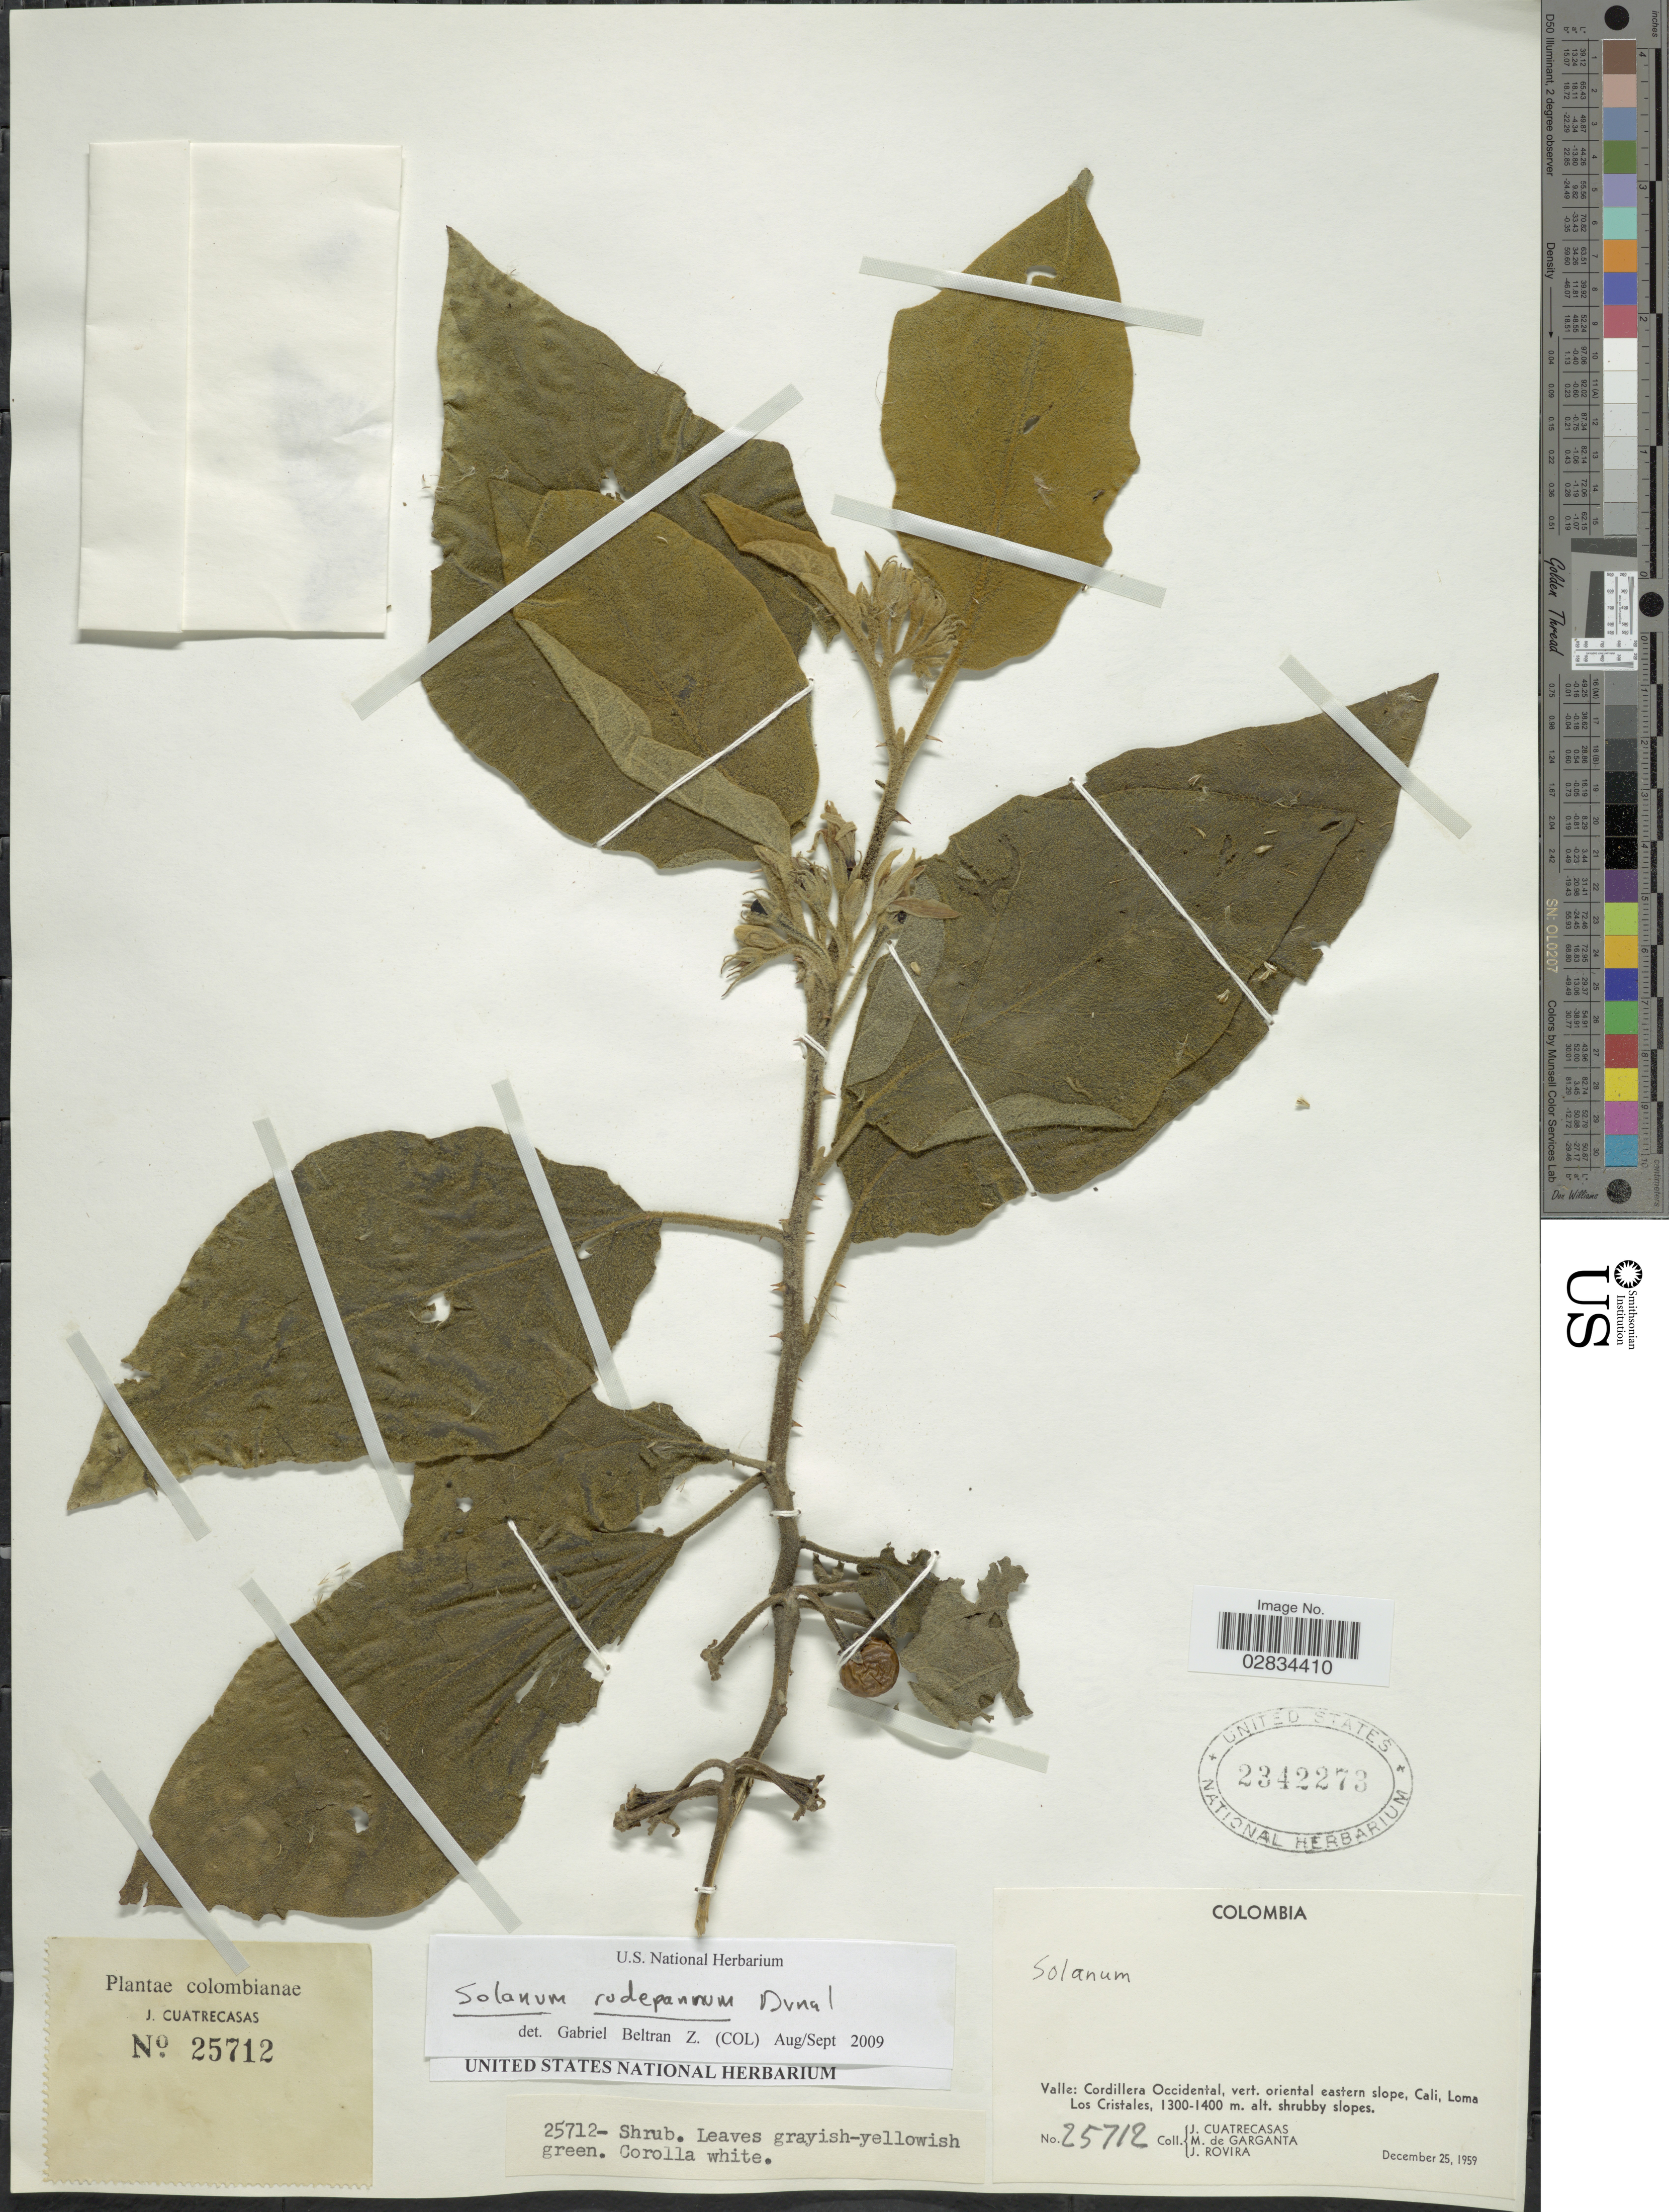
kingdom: Plantae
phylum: Tracheophyta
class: Magnoliopsida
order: Solanales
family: Solanaceae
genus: Solanum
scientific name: Solanum rudepannum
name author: Dunal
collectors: J. Cuatrecasas, M. Garganta & J. Rovira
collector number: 25712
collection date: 1959-12-25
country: Colombia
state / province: Valle del Cauca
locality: Valle: Cordillera Occidental, vert. oriental eastern slope, Cali, Loma Los Cristales.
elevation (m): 1300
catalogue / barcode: US 2342273